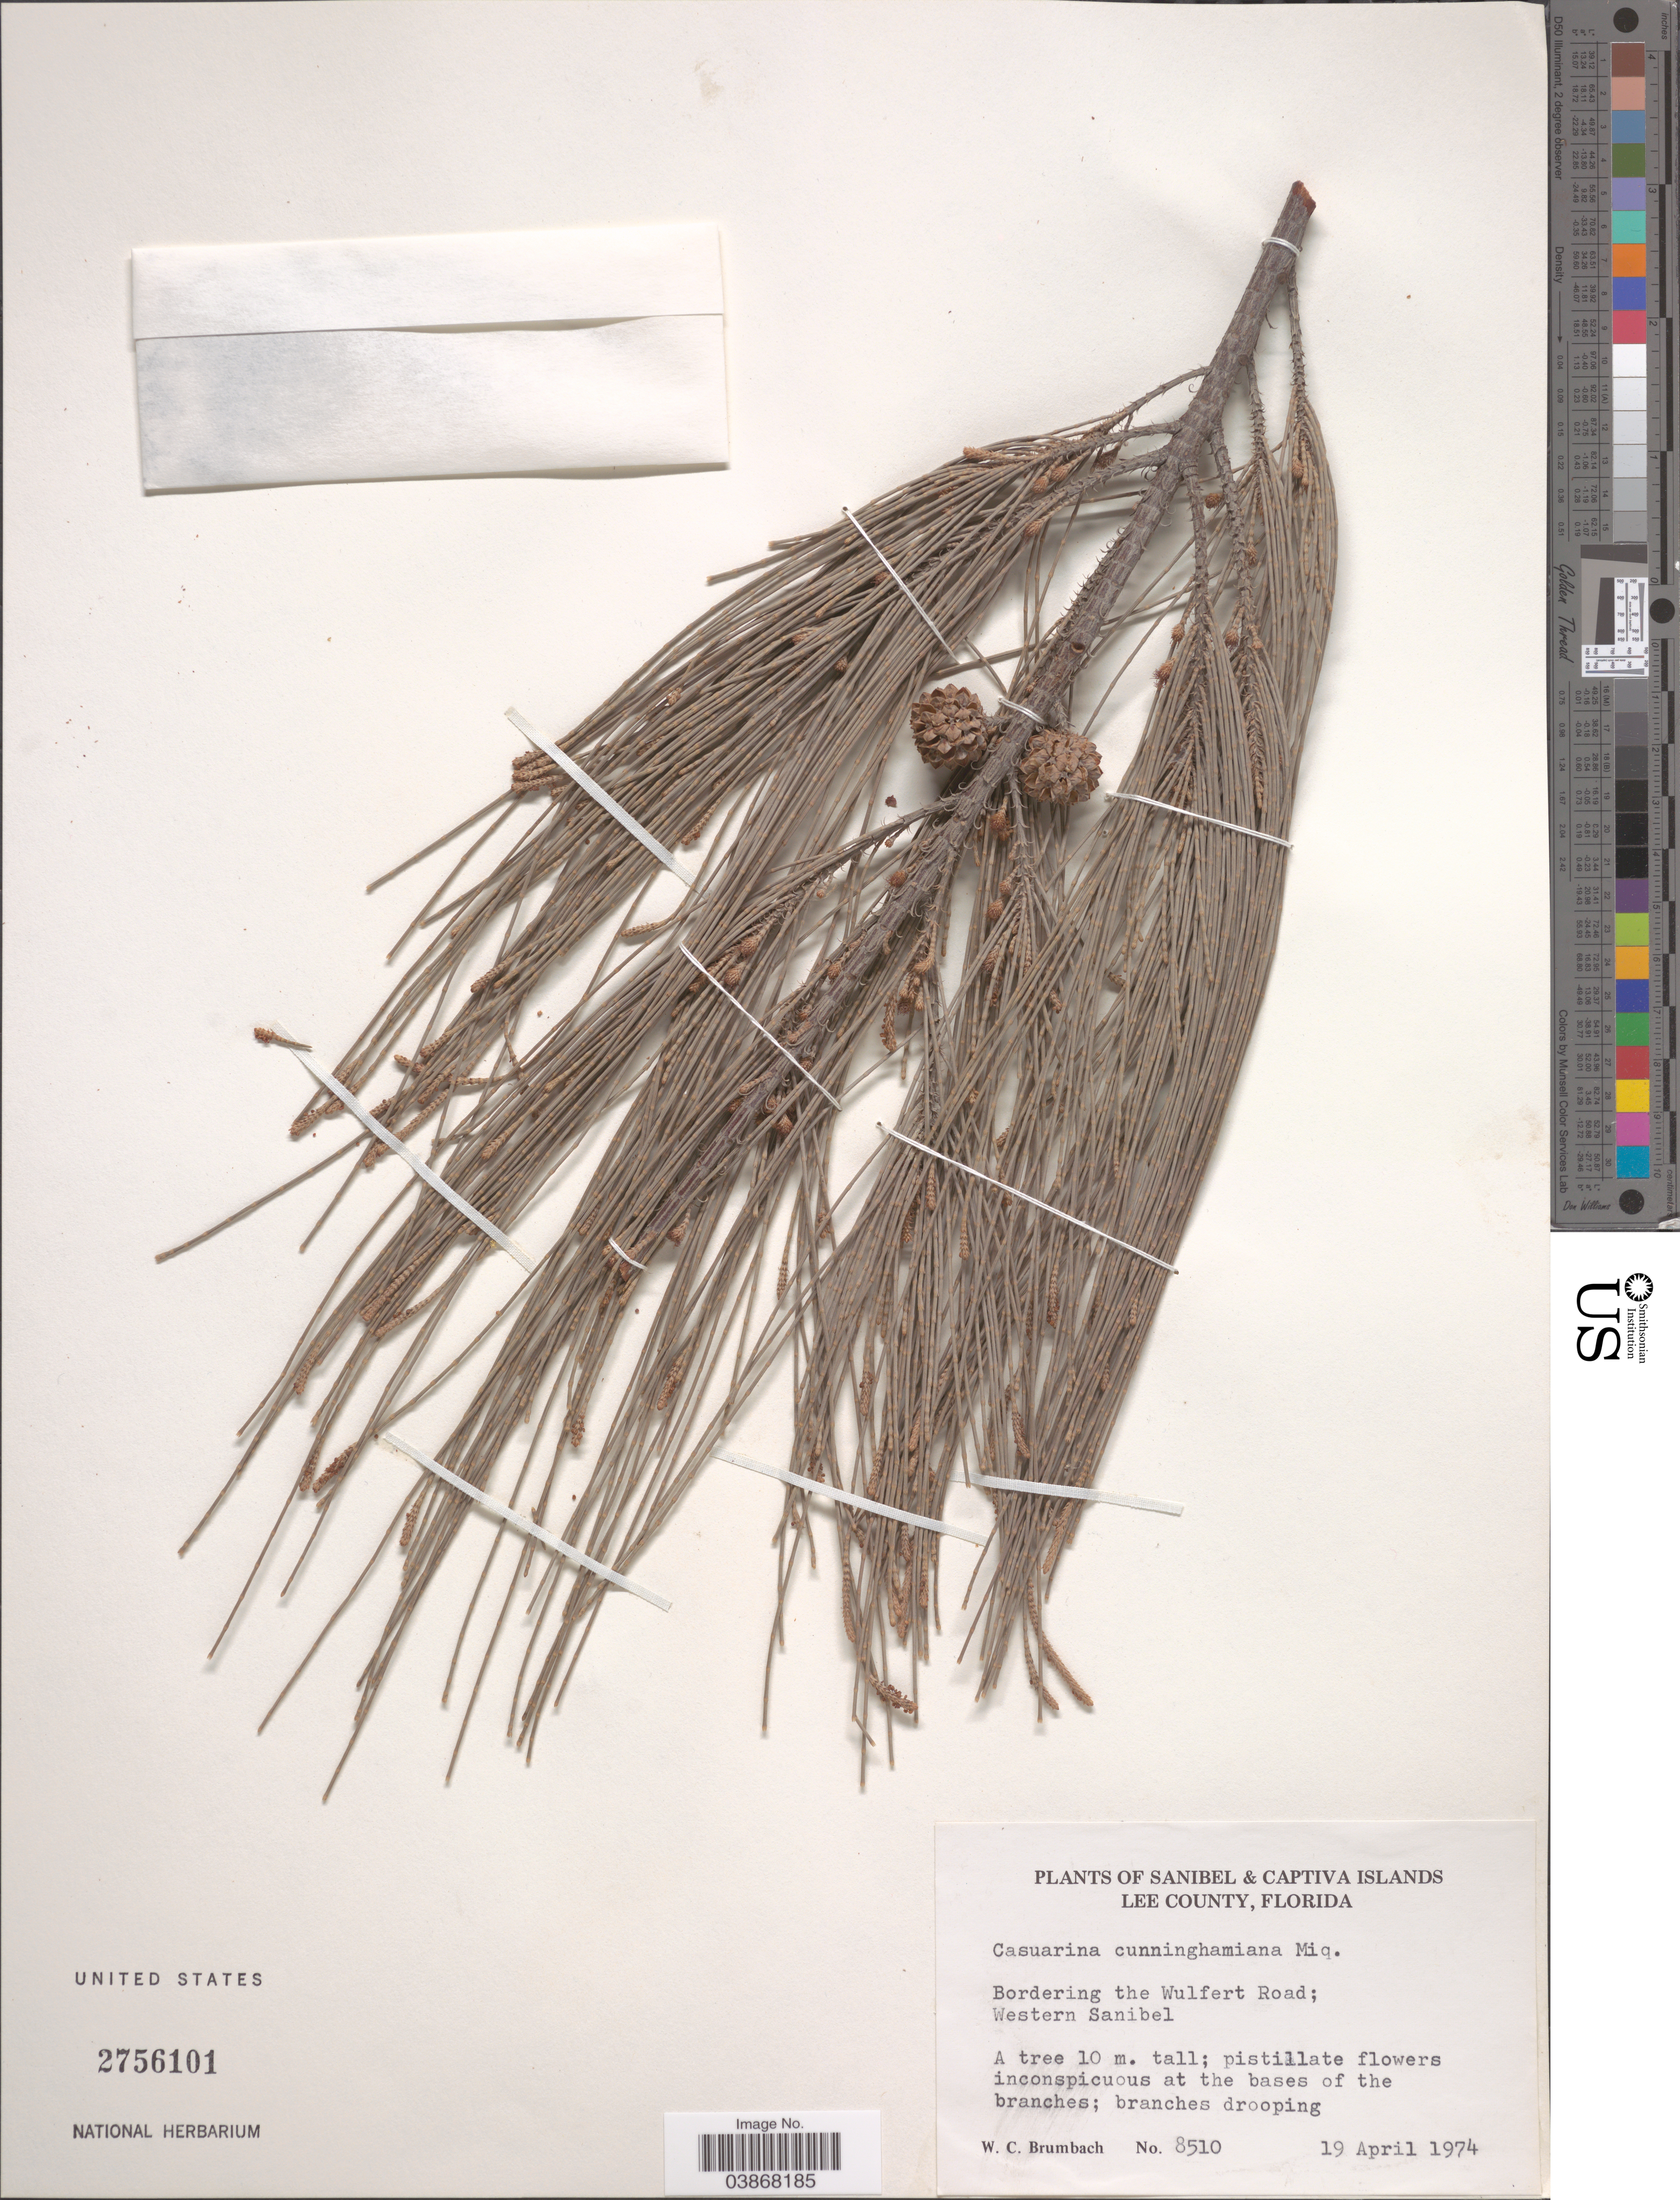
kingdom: Plantae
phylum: Tracheophyta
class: Magnoliopsida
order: Fagales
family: Casuarinaceae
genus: Casuarina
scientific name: Casuarina cunninghamiana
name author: Miq.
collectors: W. C. Brumbach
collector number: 8510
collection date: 1974-04-19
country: United States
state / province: Florida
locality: Lee County. Bordering the Wulfert Road; Western Sanibel.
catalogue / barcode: US 2756101